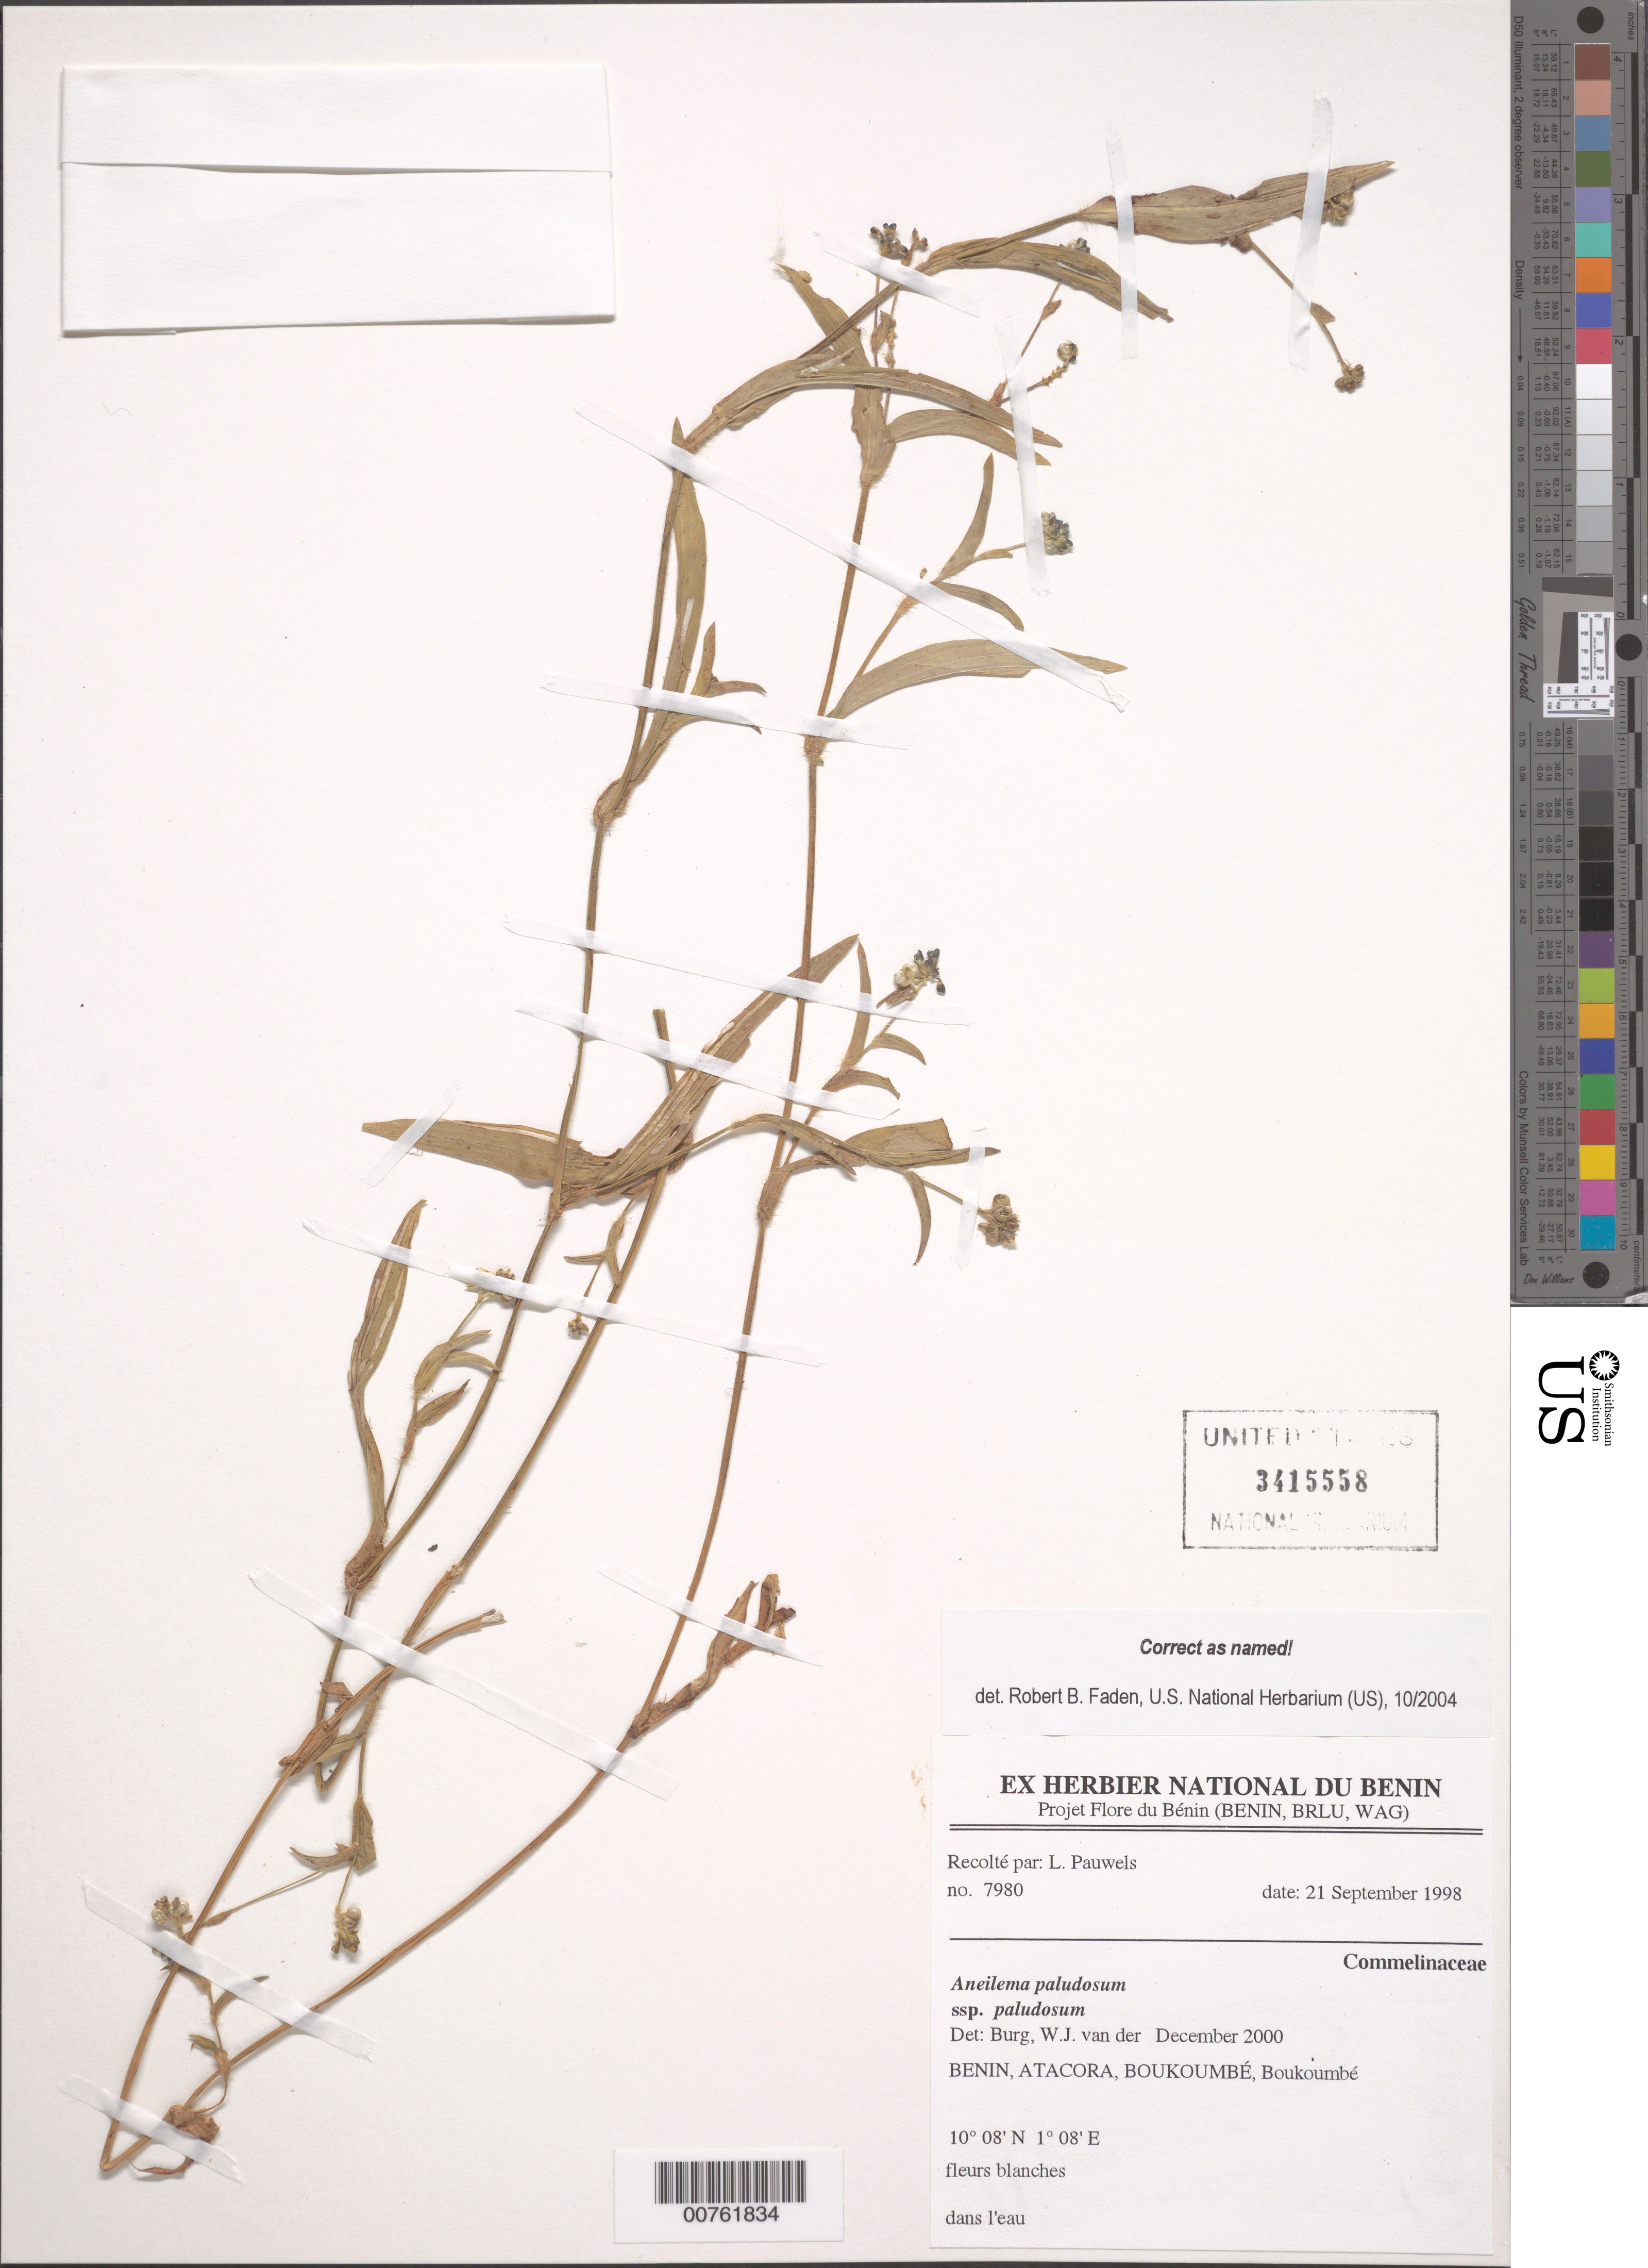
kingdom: Plantae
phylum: Tracheophyta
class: Liliopsida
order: Commelinales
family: Commelinaceae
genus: Aneilema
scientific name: Aneilema paludosum subsp. paludosum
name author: A. Chev.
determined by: Faden, Robert B., (US), Smithsonian Institution - National Museum of Natural History (UNITED STATES)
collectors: L. Pauwels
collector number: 7980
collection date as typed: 21 Sep 1998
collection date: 1998-09-21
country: Benin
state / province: Atakora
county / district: Boukoumbé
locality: Boukoumbe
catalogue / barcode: US 3415558